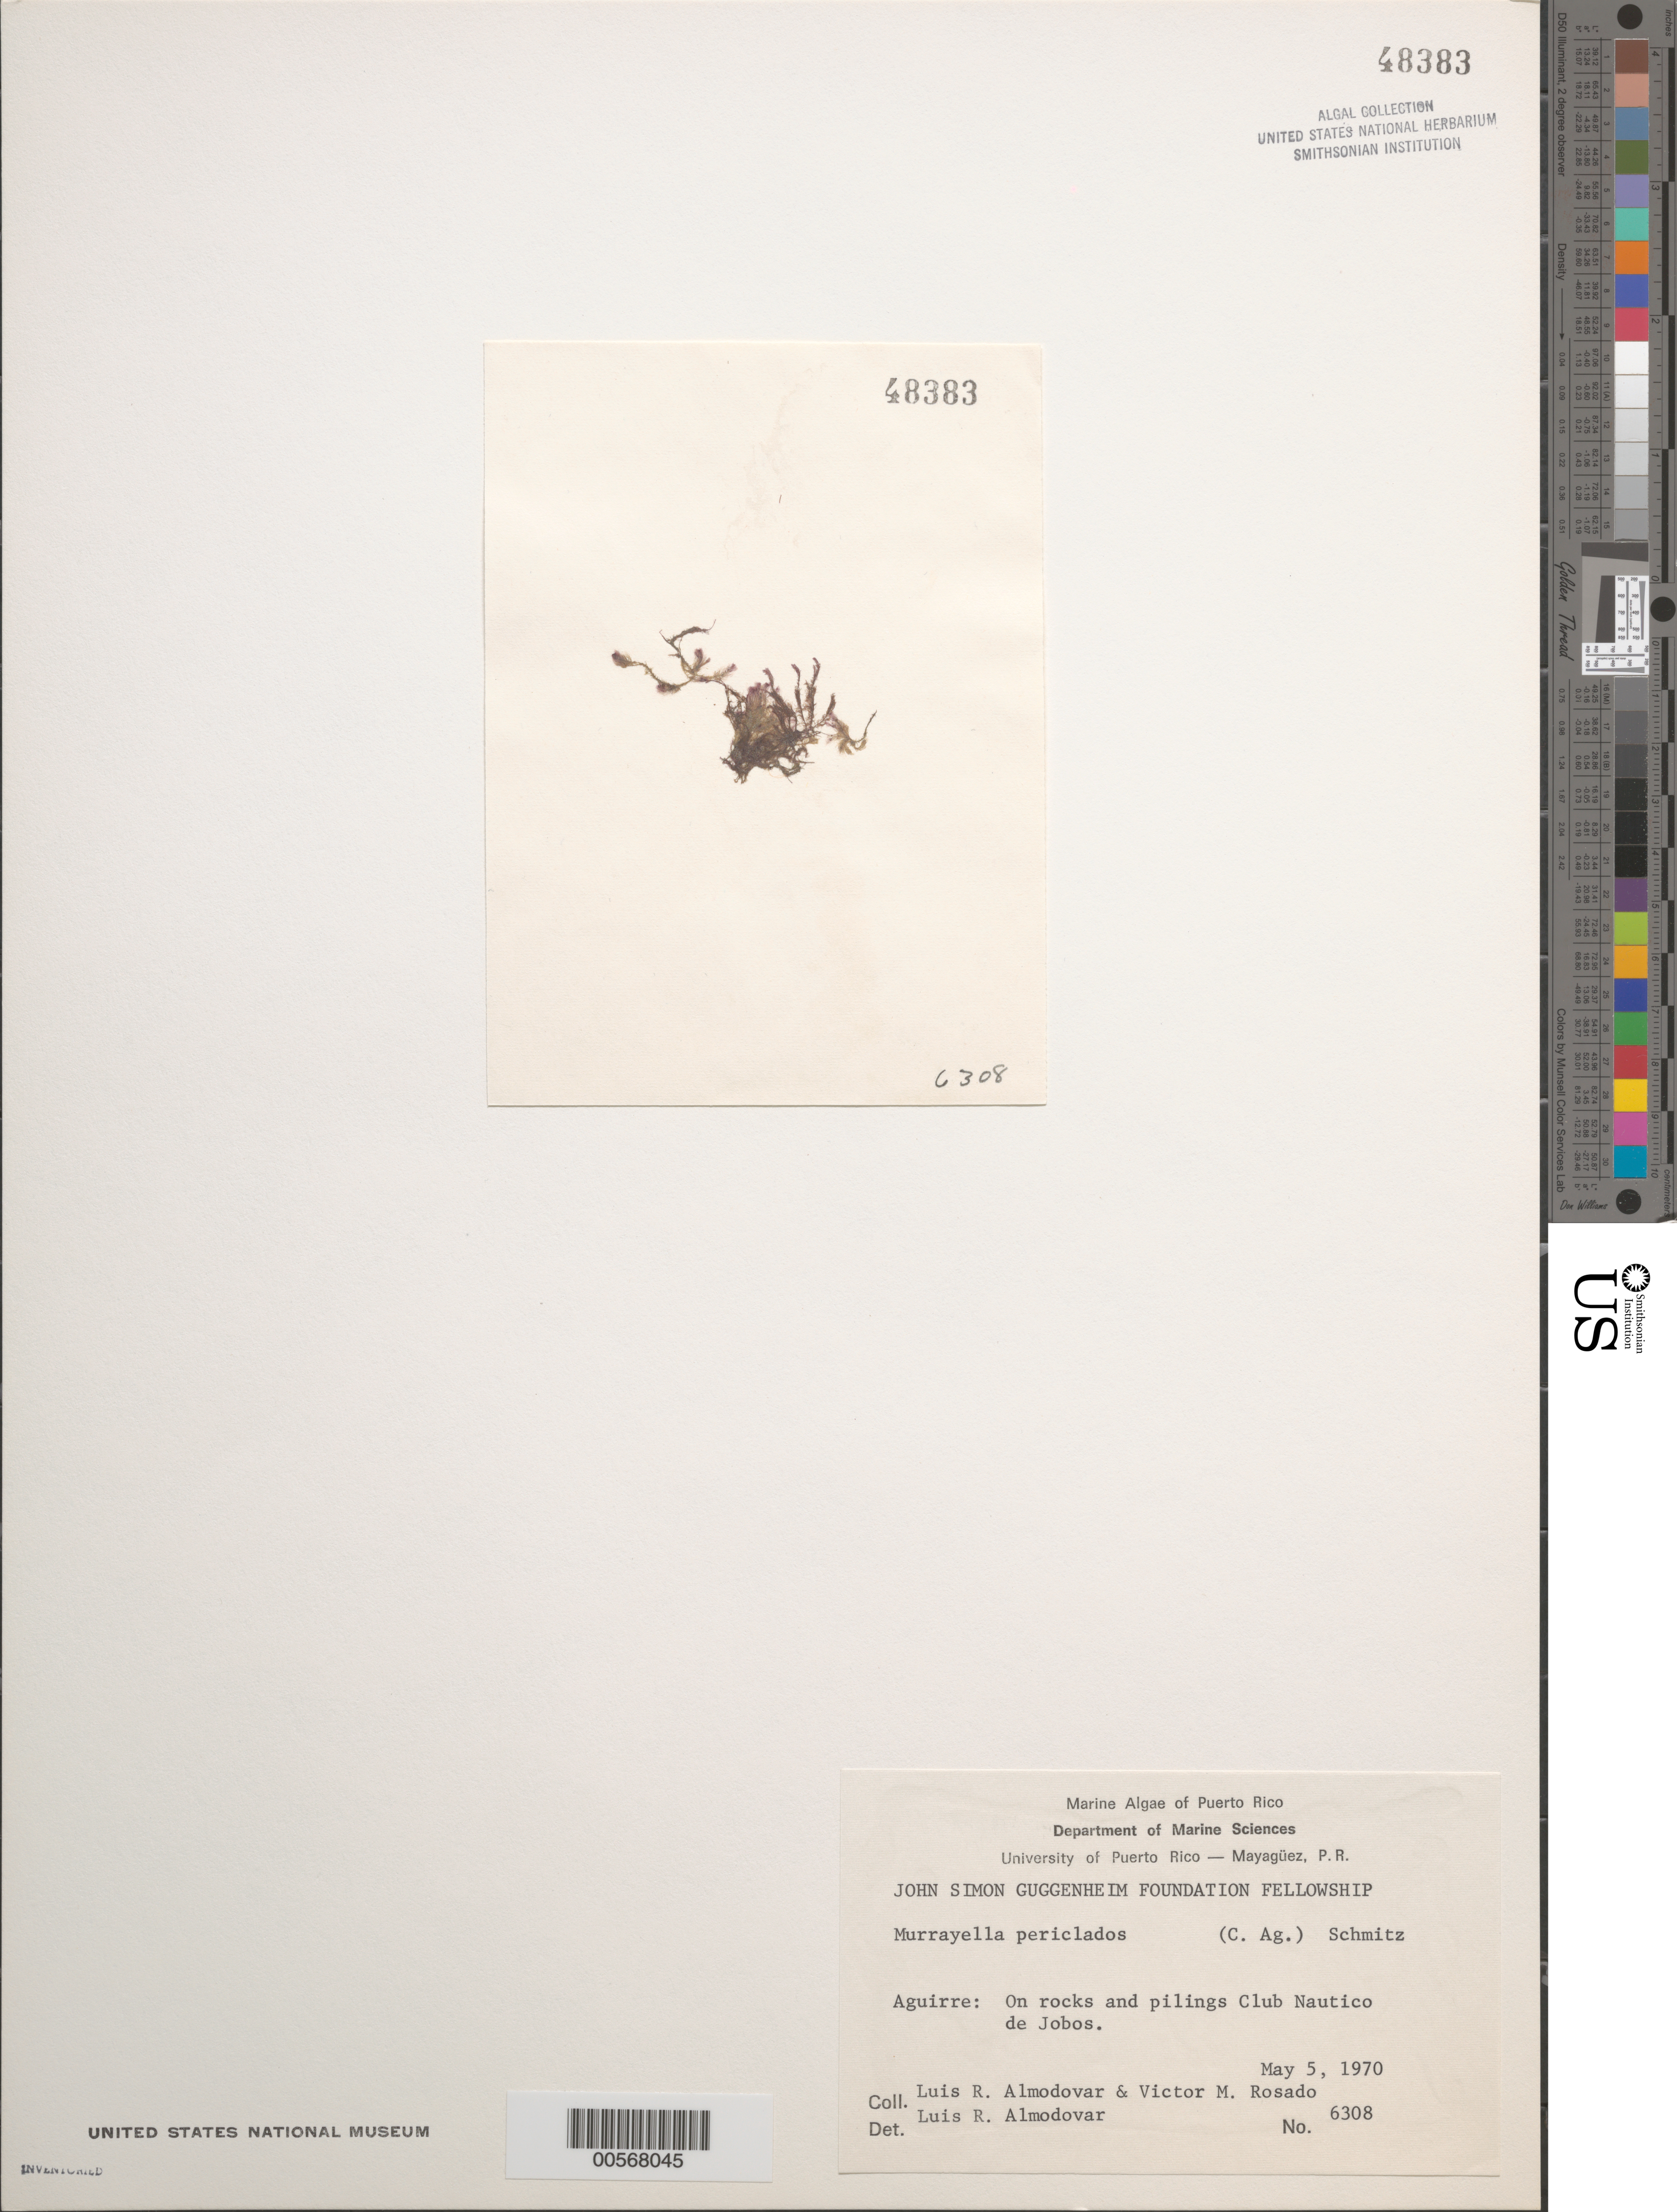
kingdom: Plantae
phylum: Rhodophyta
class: Florideophyceae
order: Ceramiales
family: Rhodomelaceae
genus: Murrayella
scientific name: Murrayella periclados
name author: (C. Agardh) F. Schmitz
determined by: Almodovar, L. R.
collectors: L. Almodovar & V. Rosado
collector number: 6308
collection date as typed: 05 May 1970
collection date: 1970-05-05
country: Puerto Rico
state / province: Guayama / Salinas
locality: Aguirre, Club Nautico de Jobos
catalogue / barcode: US 48383